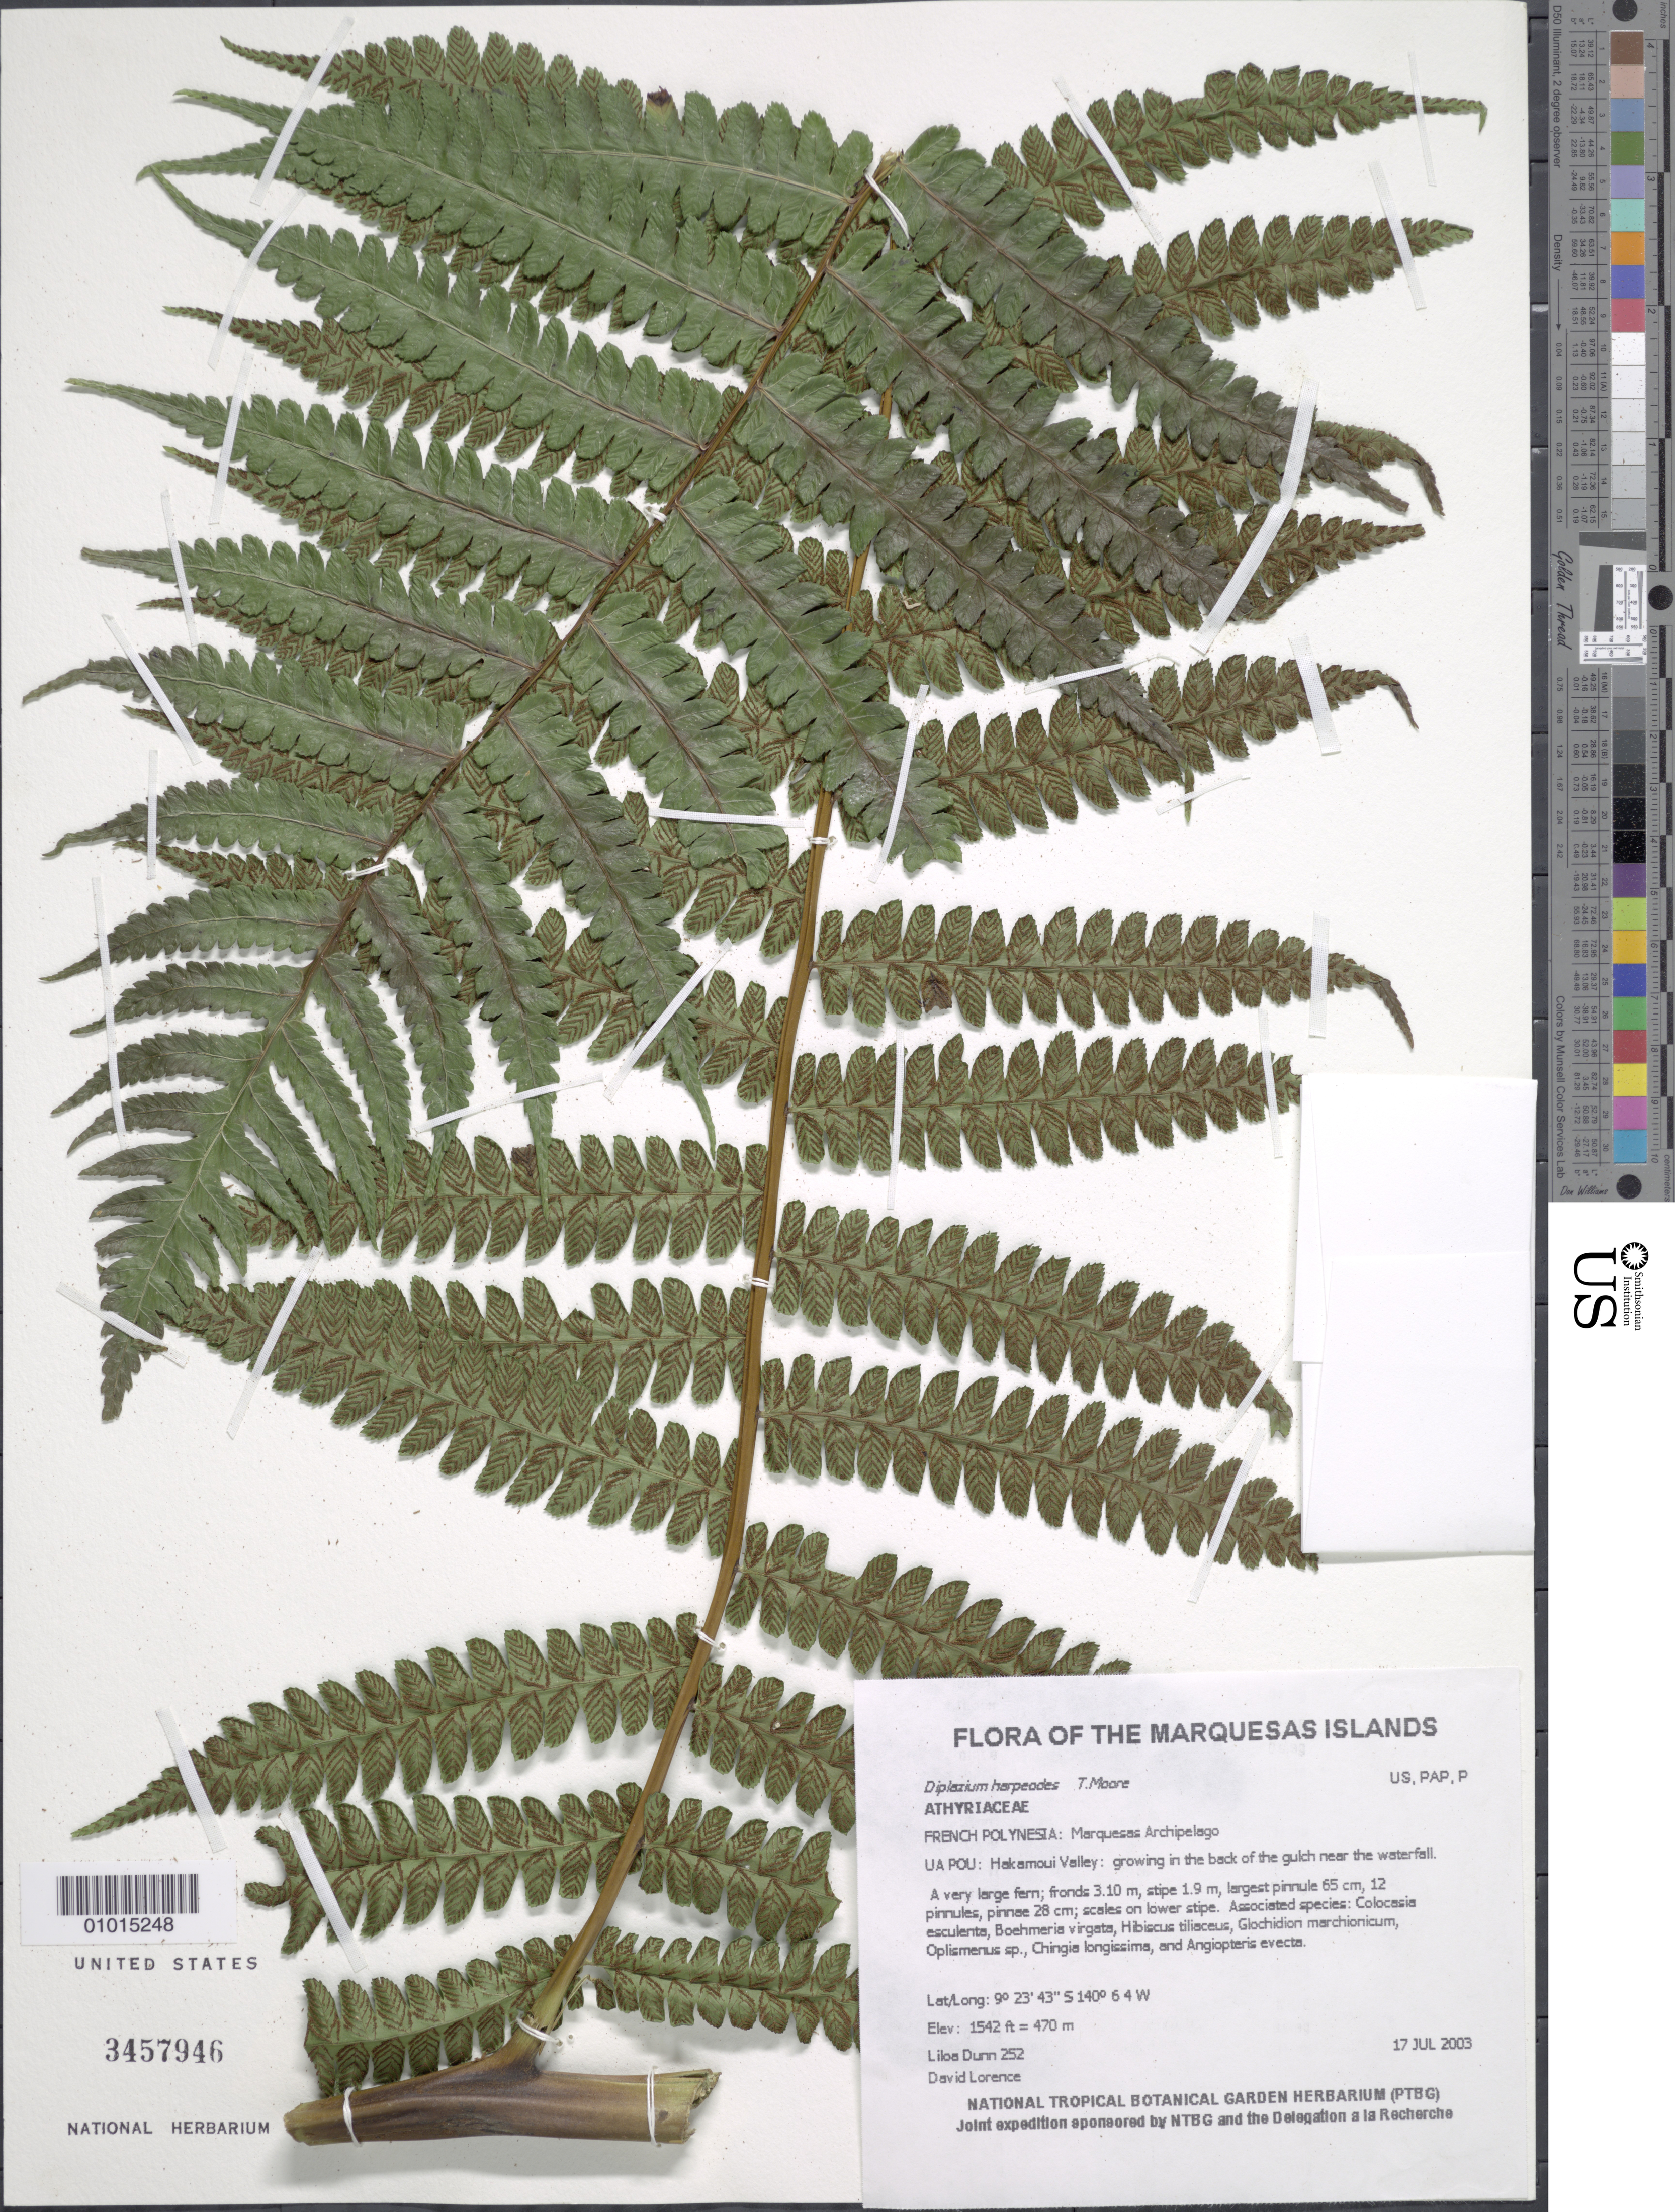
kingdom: Plantae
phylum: Tracheophyta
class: Polypodiopsida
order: Polypodiales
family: Athyriaceae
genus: Diplazium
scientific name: Diplazium harpeodes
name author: T. Moore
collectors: L. Dunn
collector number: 252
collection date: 2003-07-17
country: French Polynesia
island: Ua Pou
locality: Hakamoui Valley: growing in the back of the gulch near the waterfall.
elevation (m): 470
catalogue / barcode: US 3457946